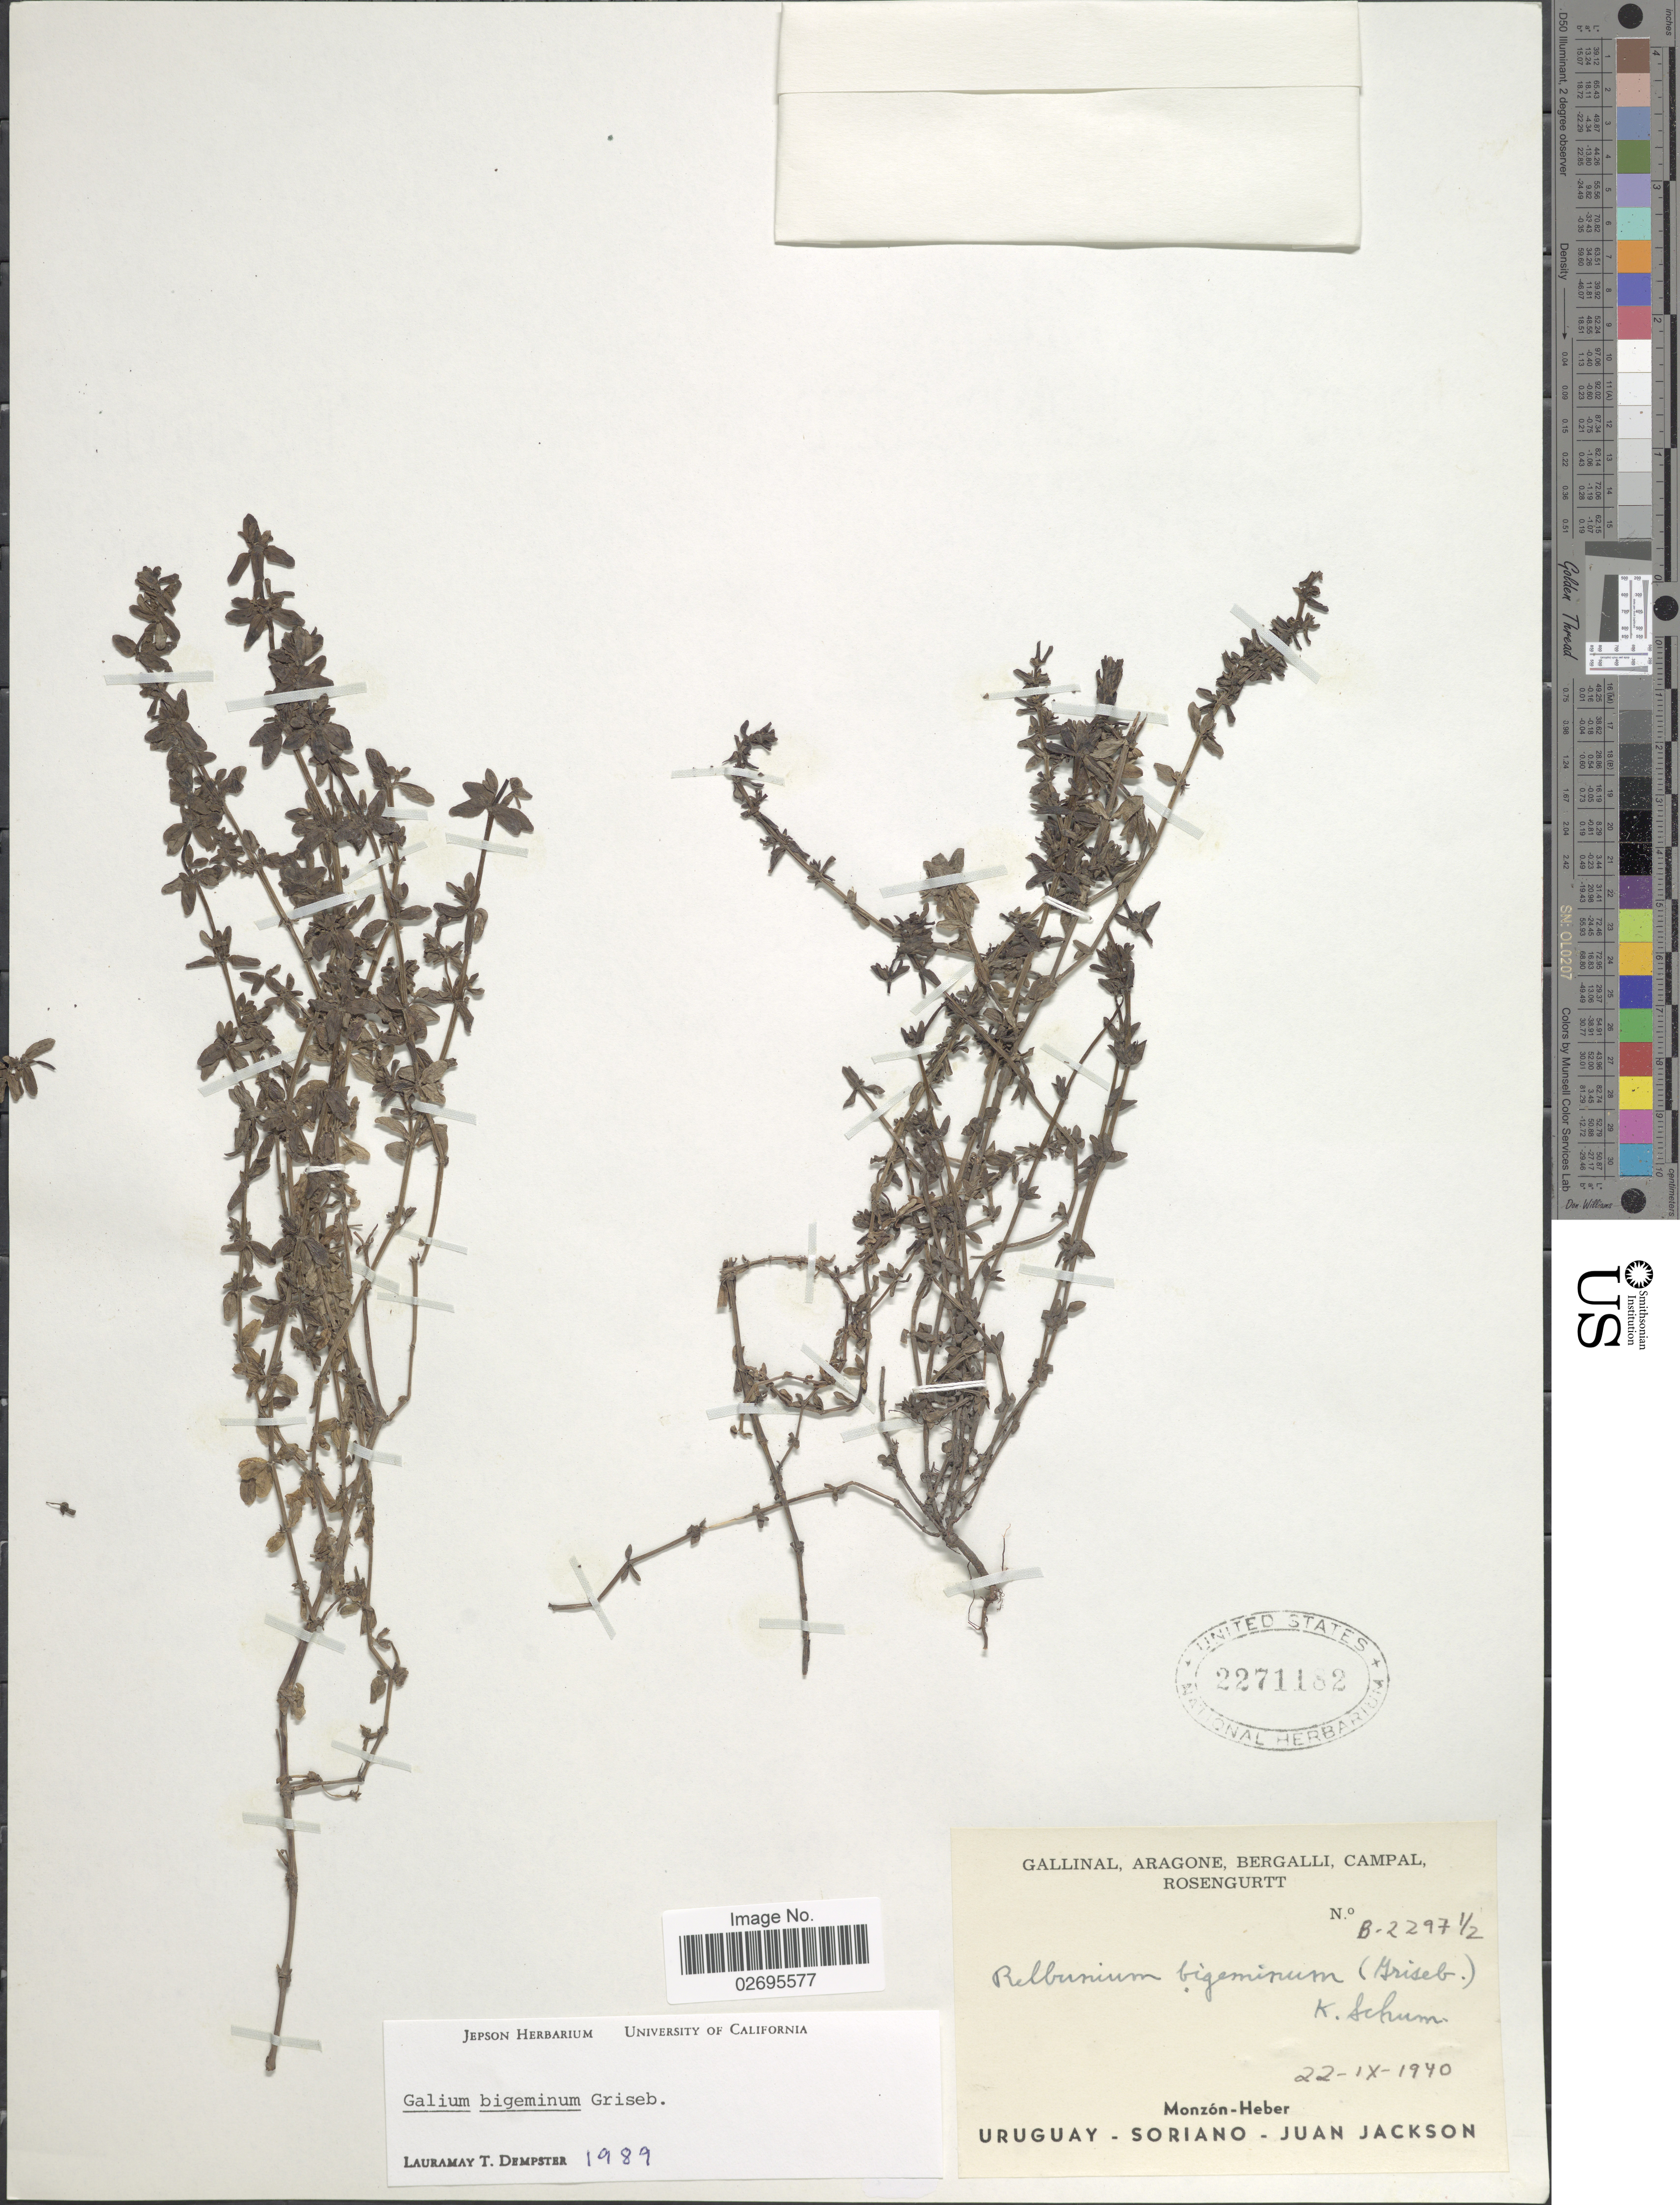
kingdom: Plantae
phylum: Tracheophyta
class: Magnoliopsida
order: Gentianales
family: Rubiaceae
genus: Galium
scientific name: Galium bigeminum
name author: Griseb.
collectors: -. Gallinal, -- Aragone, -- Bergalli, -- Campal & Rosengurtt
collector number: B-2297½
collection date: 1940-09-22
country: Uruguay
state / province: Soriano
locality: Monzón-Heber, Juan Jackson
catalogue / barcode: US 2271182